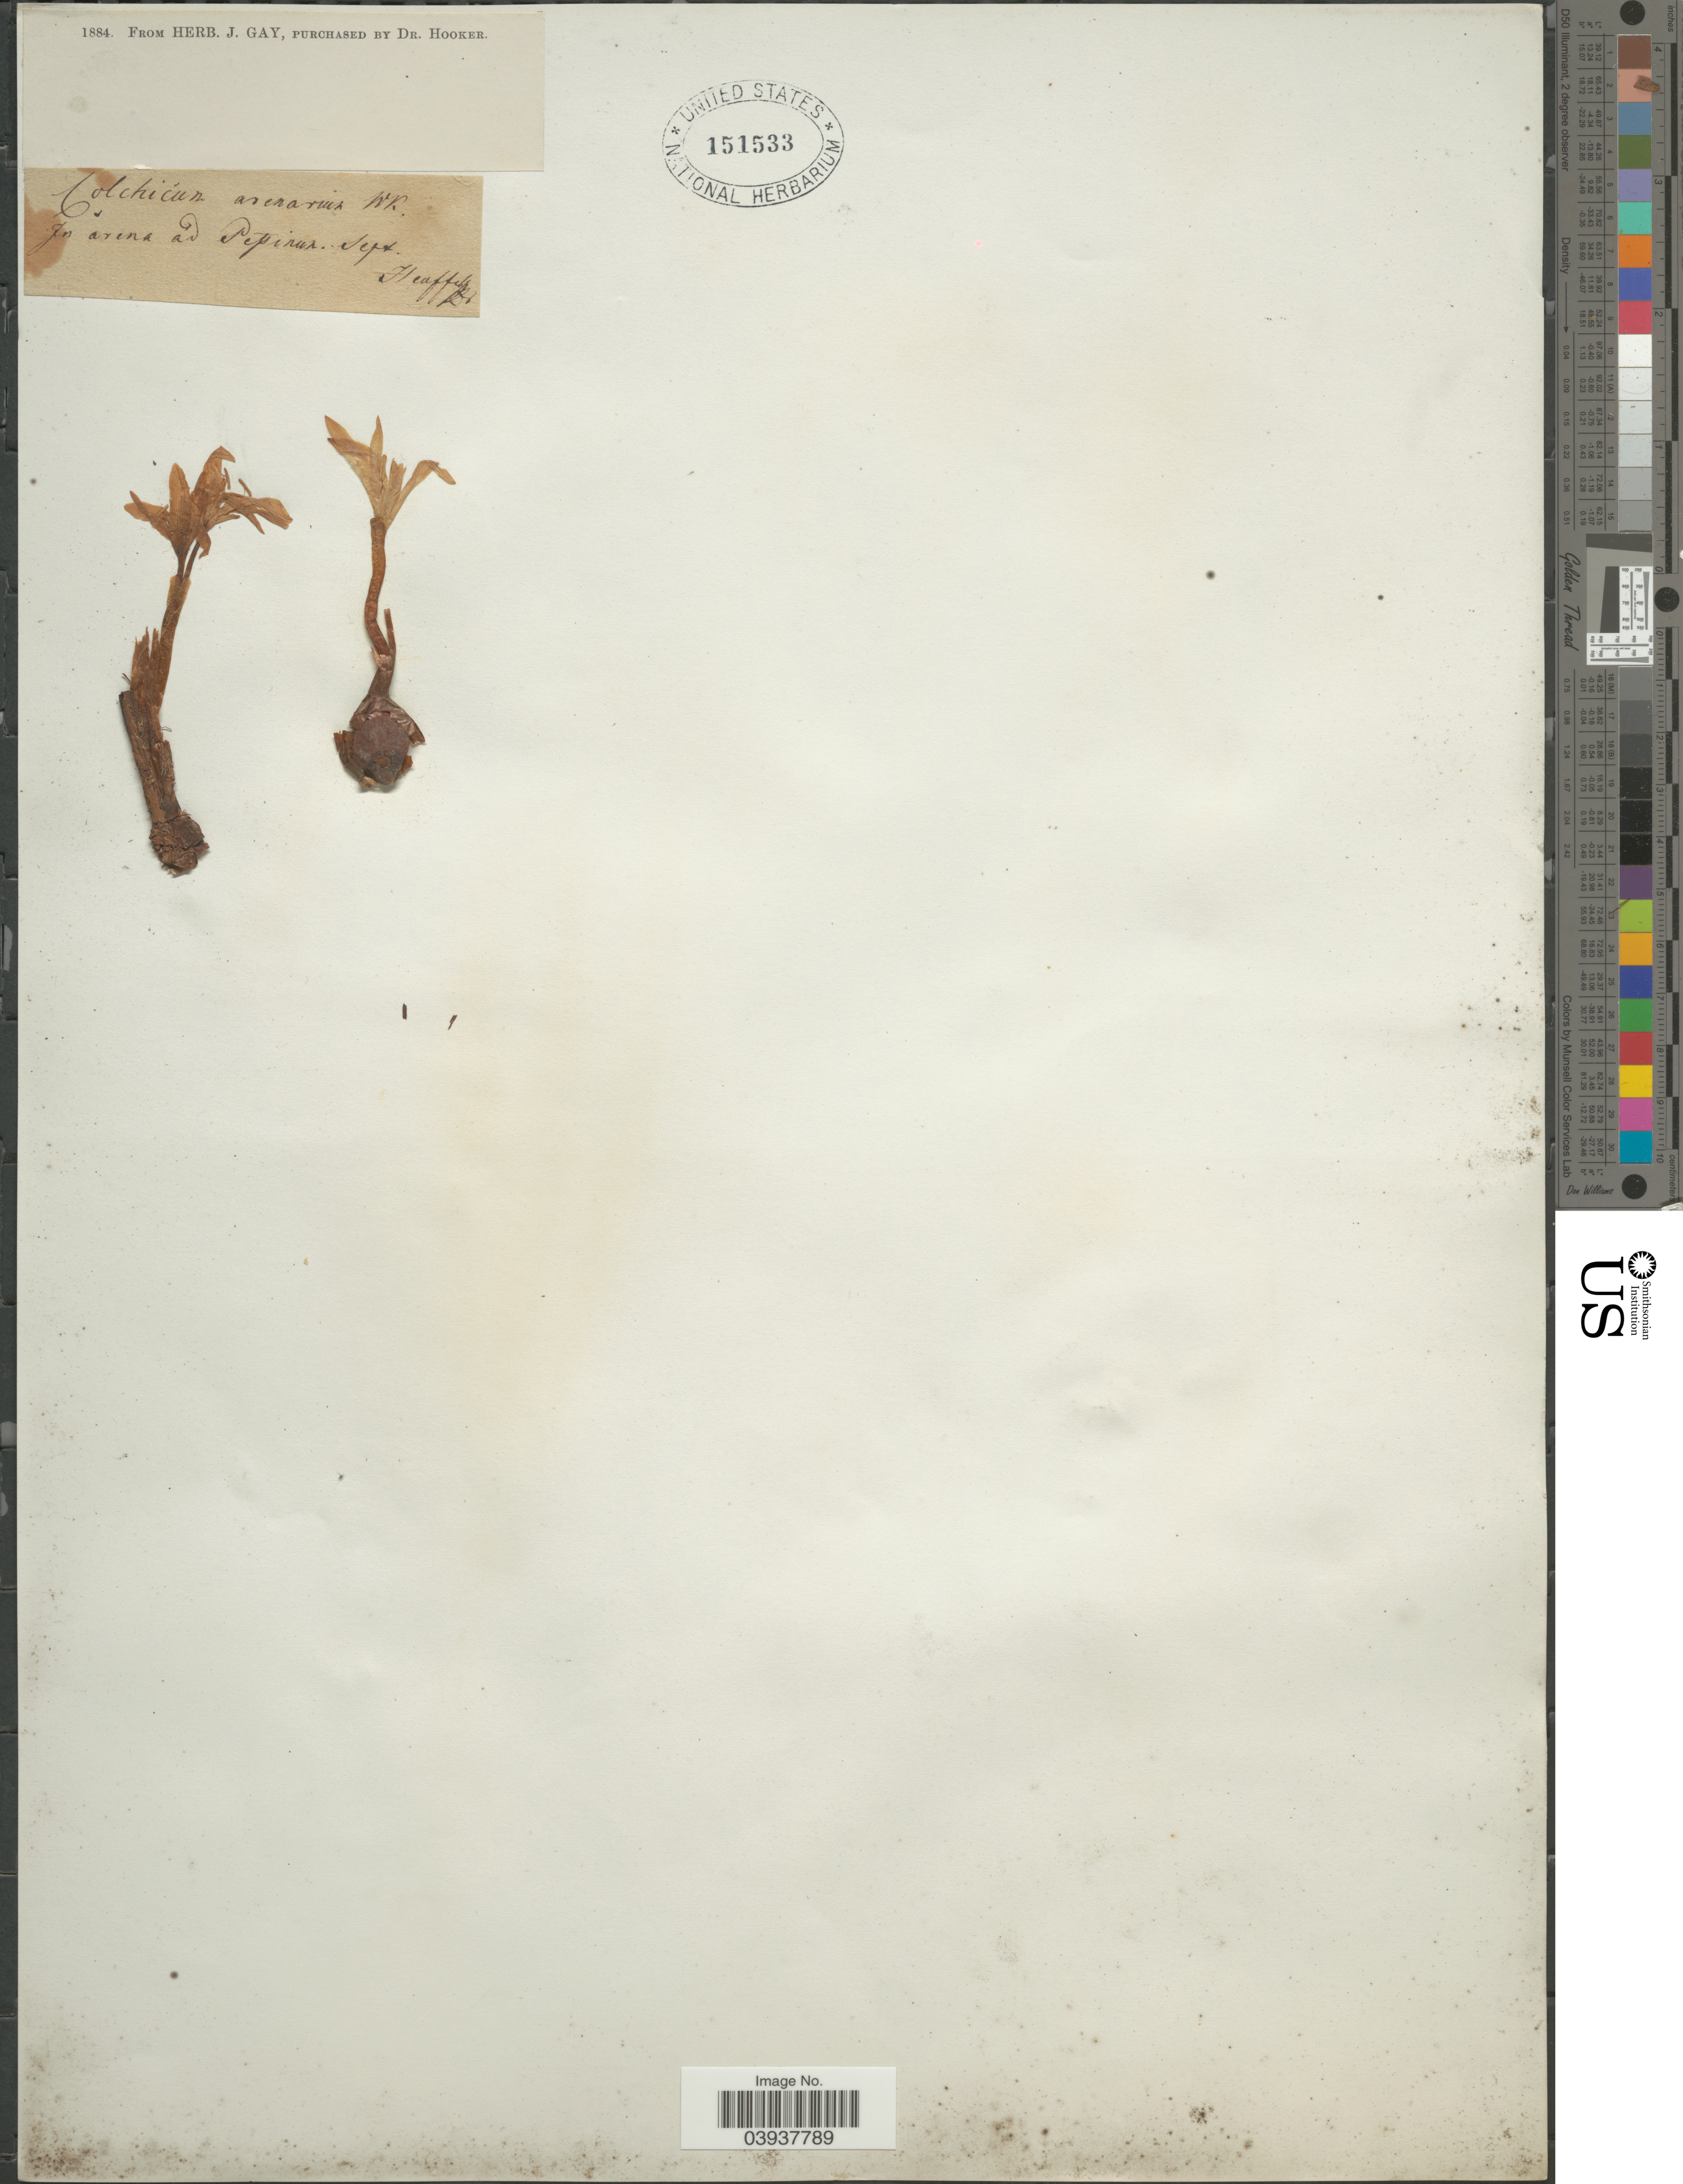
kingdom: Plantae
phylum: Tracheophyta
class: Liliopsida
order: Liliales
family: Colchicaceae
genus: Colchicum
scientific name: Colchicum arenarium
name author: Waldst. & Kit.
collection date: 1884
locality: In arena ad Pepiran.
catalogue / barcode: US 151533